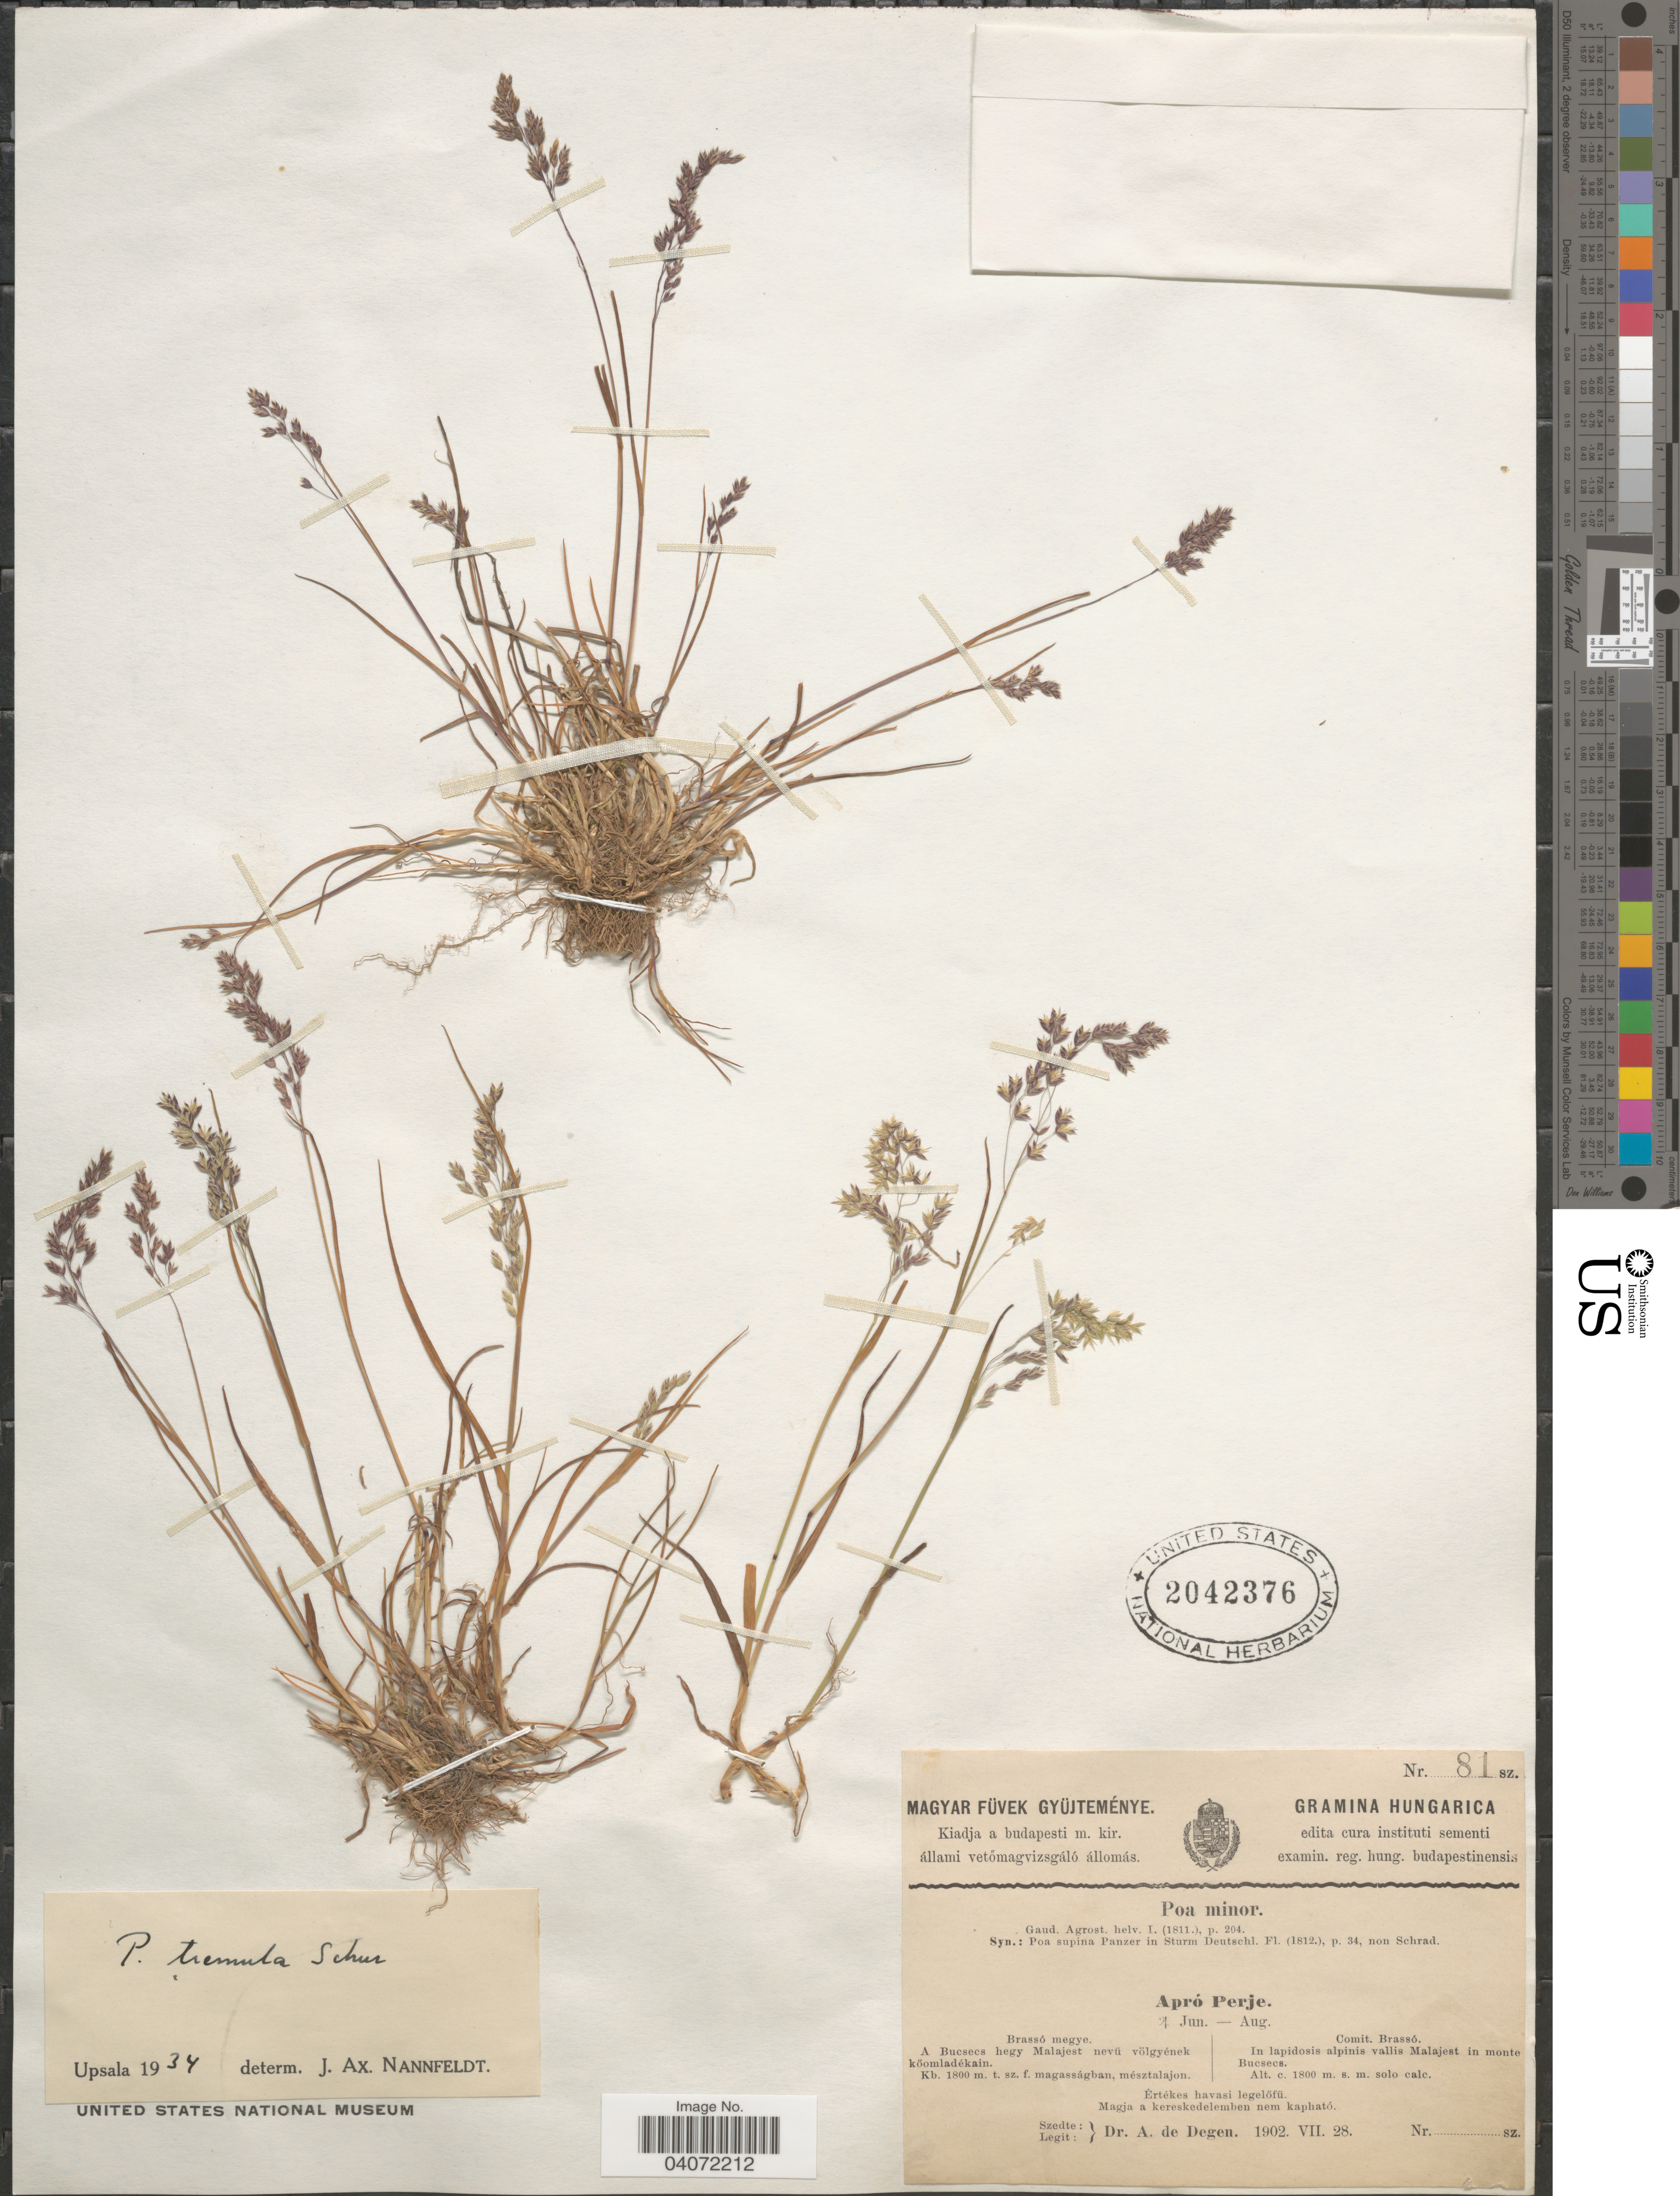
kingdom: Plantae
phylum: Tracheophyta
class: Liliopsida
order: Poales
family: Poaceae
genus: Poa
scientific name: Poa minor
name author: Gaudin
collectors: A. Degen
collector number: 81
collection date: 1902-07-28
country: Hungary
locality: Comit. Brassó. In lapidosis alpinis vallis Malajest in monte Bucsecs.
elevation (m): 1800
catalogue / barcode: US 2042376